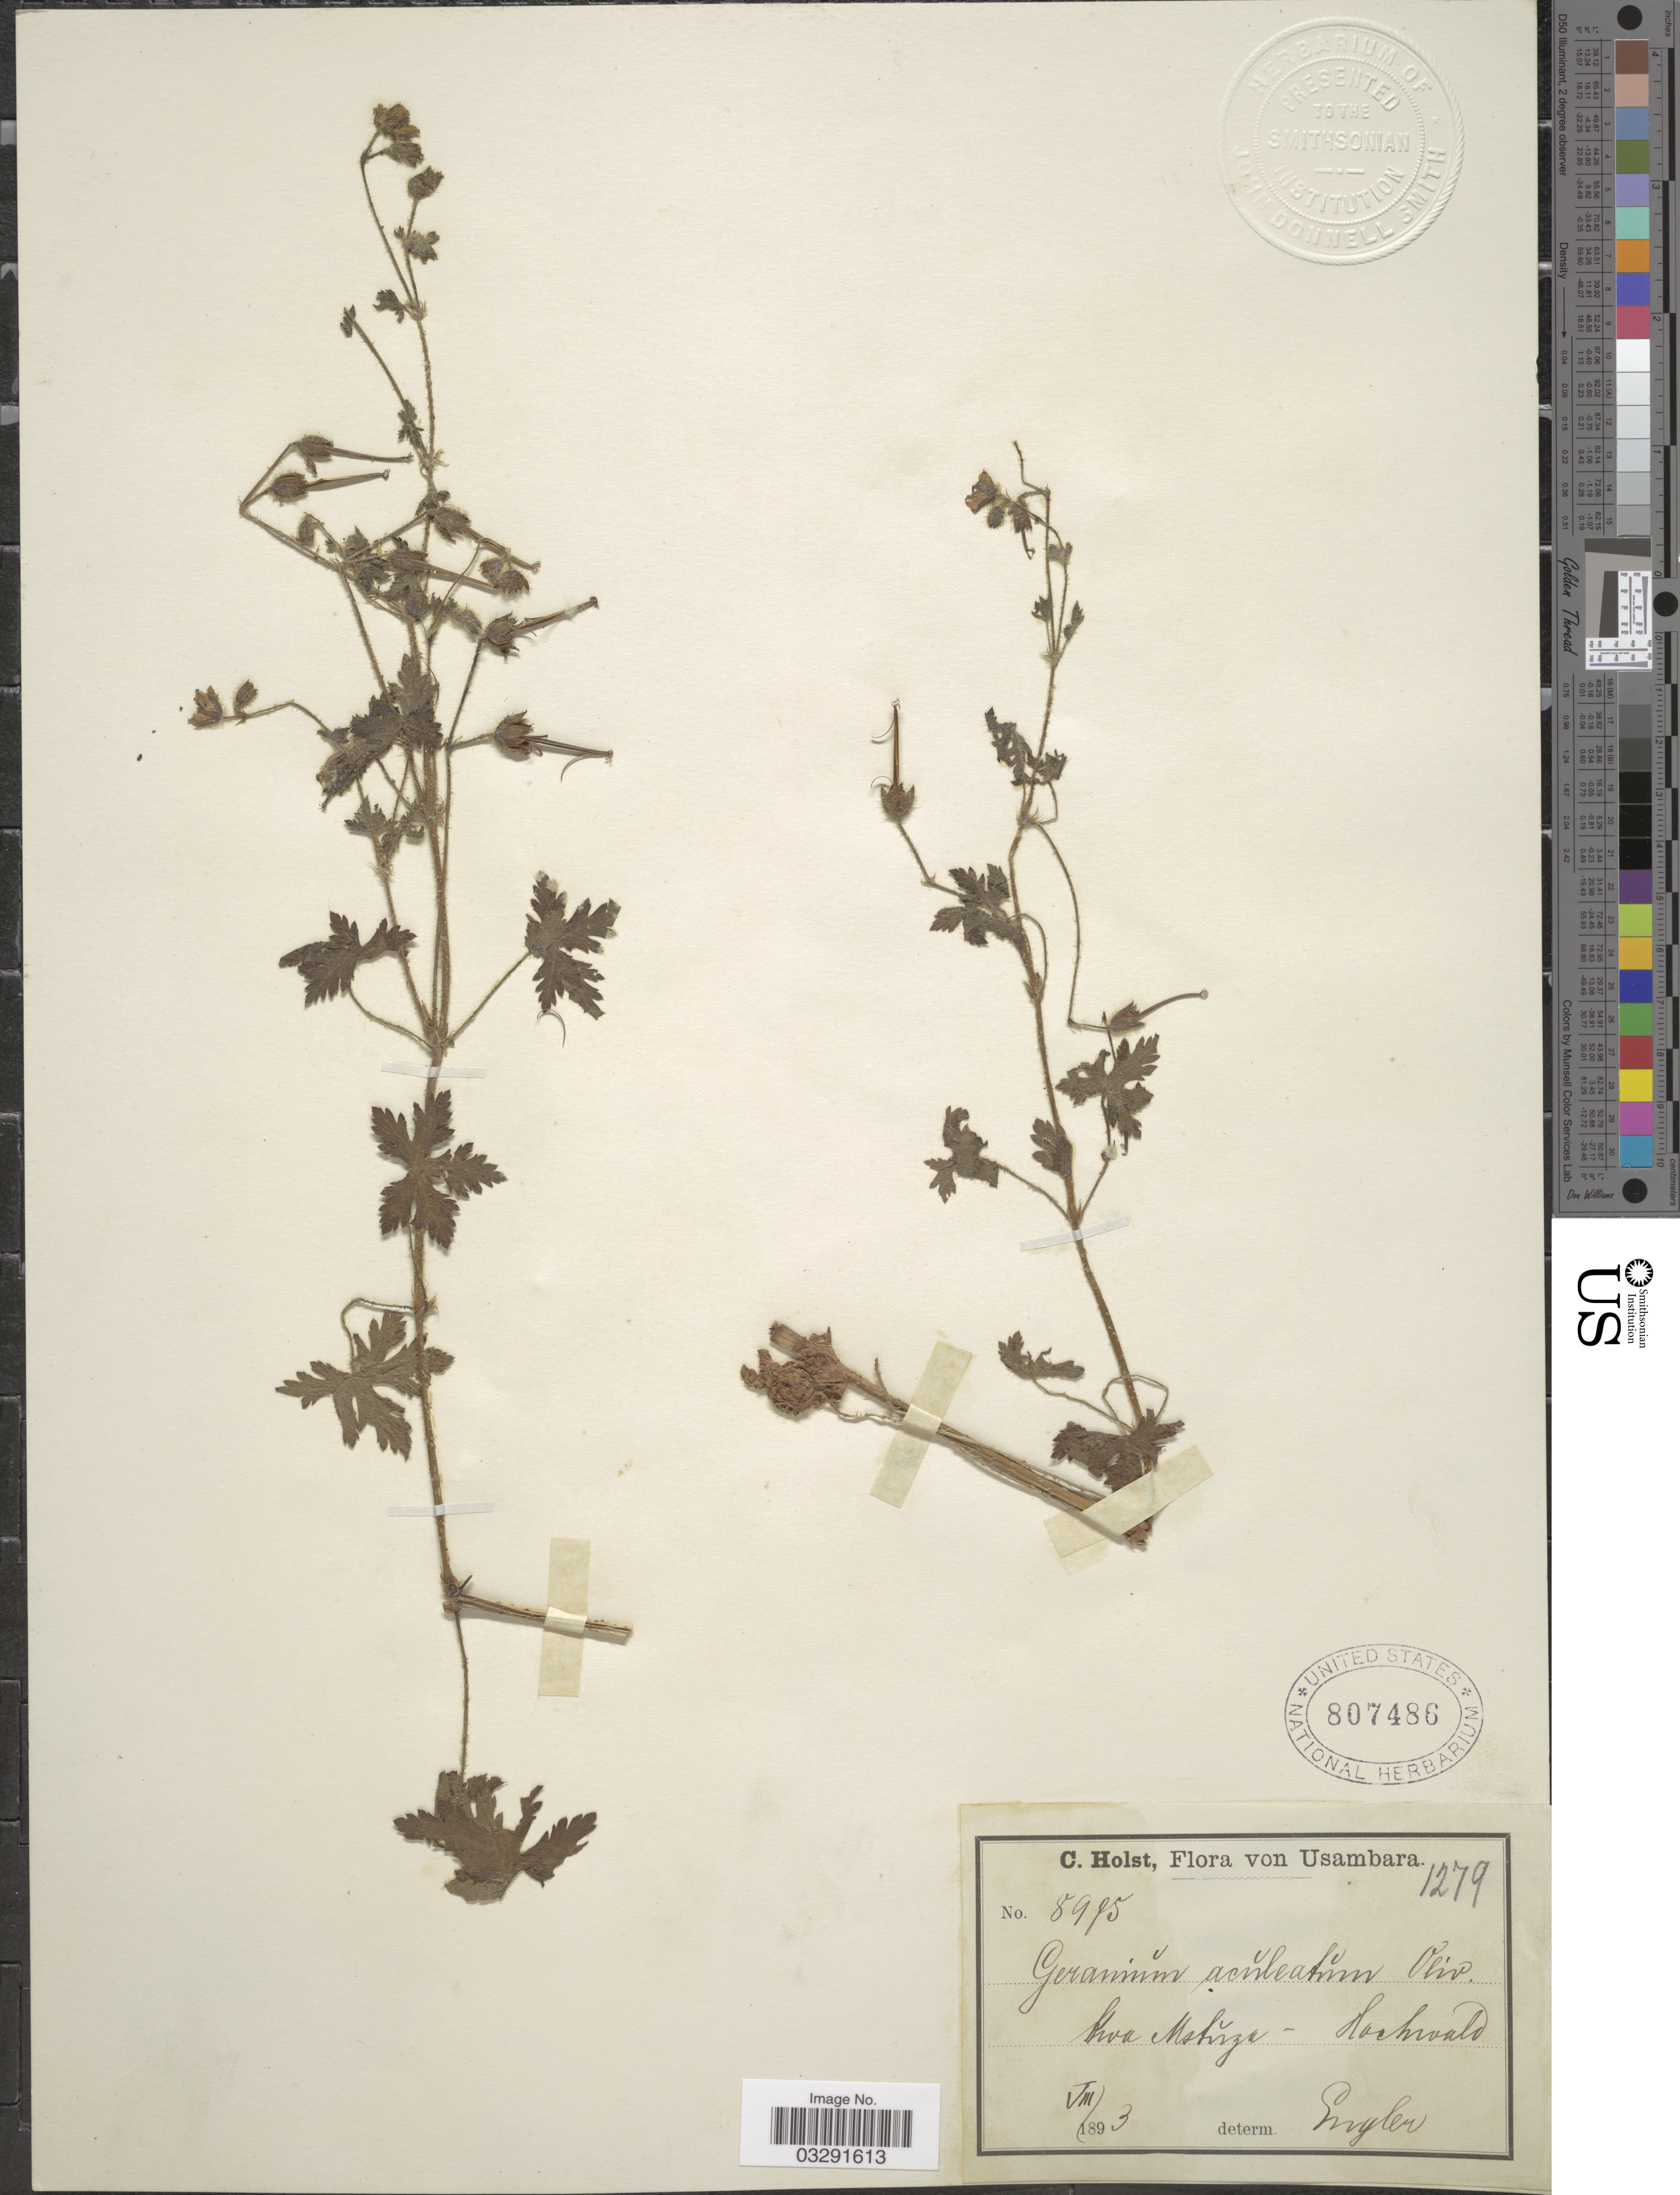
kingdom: Plantae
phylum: Tracheophyta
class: Magnoliopsida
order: Geraniales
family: Geraniaceae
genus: Geranium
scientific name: Geranium aculeolatum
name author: Oliv.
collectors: C. H. Holst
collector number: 8975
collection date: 1893-08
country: Tanzania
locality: Usambara. Kwa Mstuza - Hochwald.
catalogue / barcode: US 807486